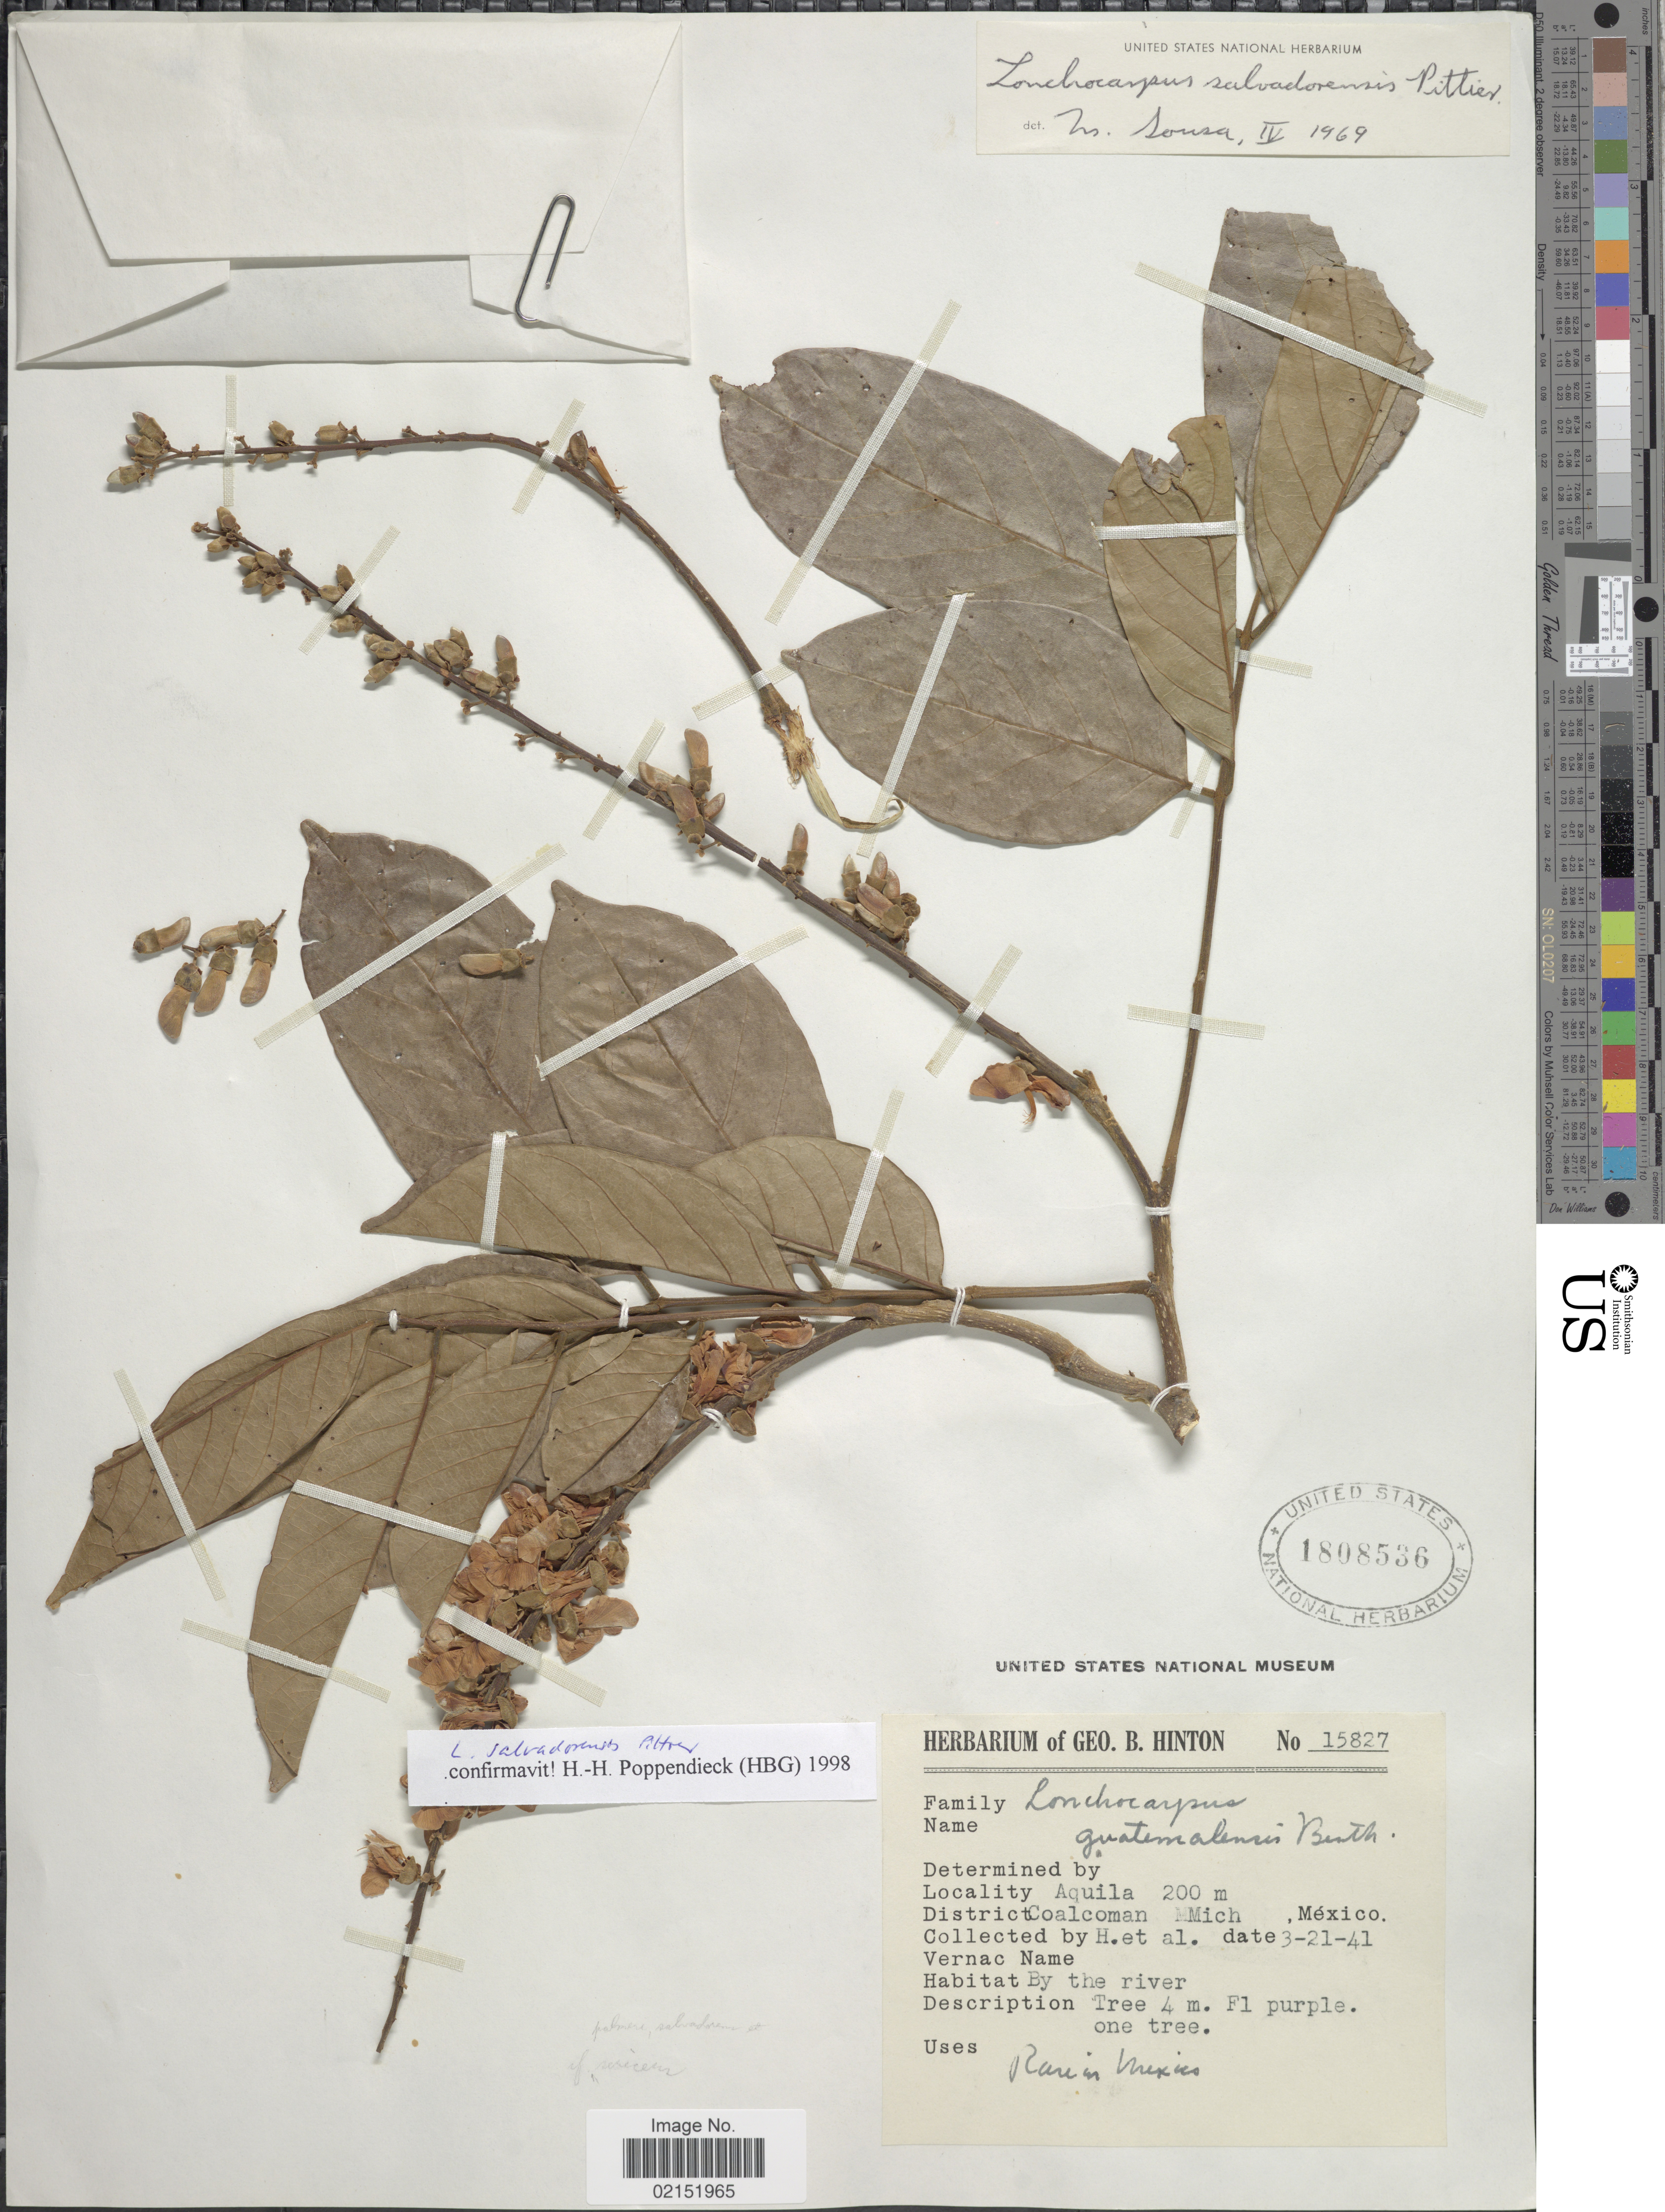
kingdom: Plantae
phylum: Tracheophyta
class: Magnoliopsida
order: Fabales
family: Fabaceae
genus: Lonchocarpus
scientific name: Lonchocarpus salvadorensis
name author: Pittier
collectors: G. B. Hinton & et al.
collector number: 15827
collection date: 1941-03-21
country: Mexico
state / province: Michoacán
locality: Aquila, District Coalcoman, Mich.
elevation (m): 200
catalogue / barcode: US 1808536